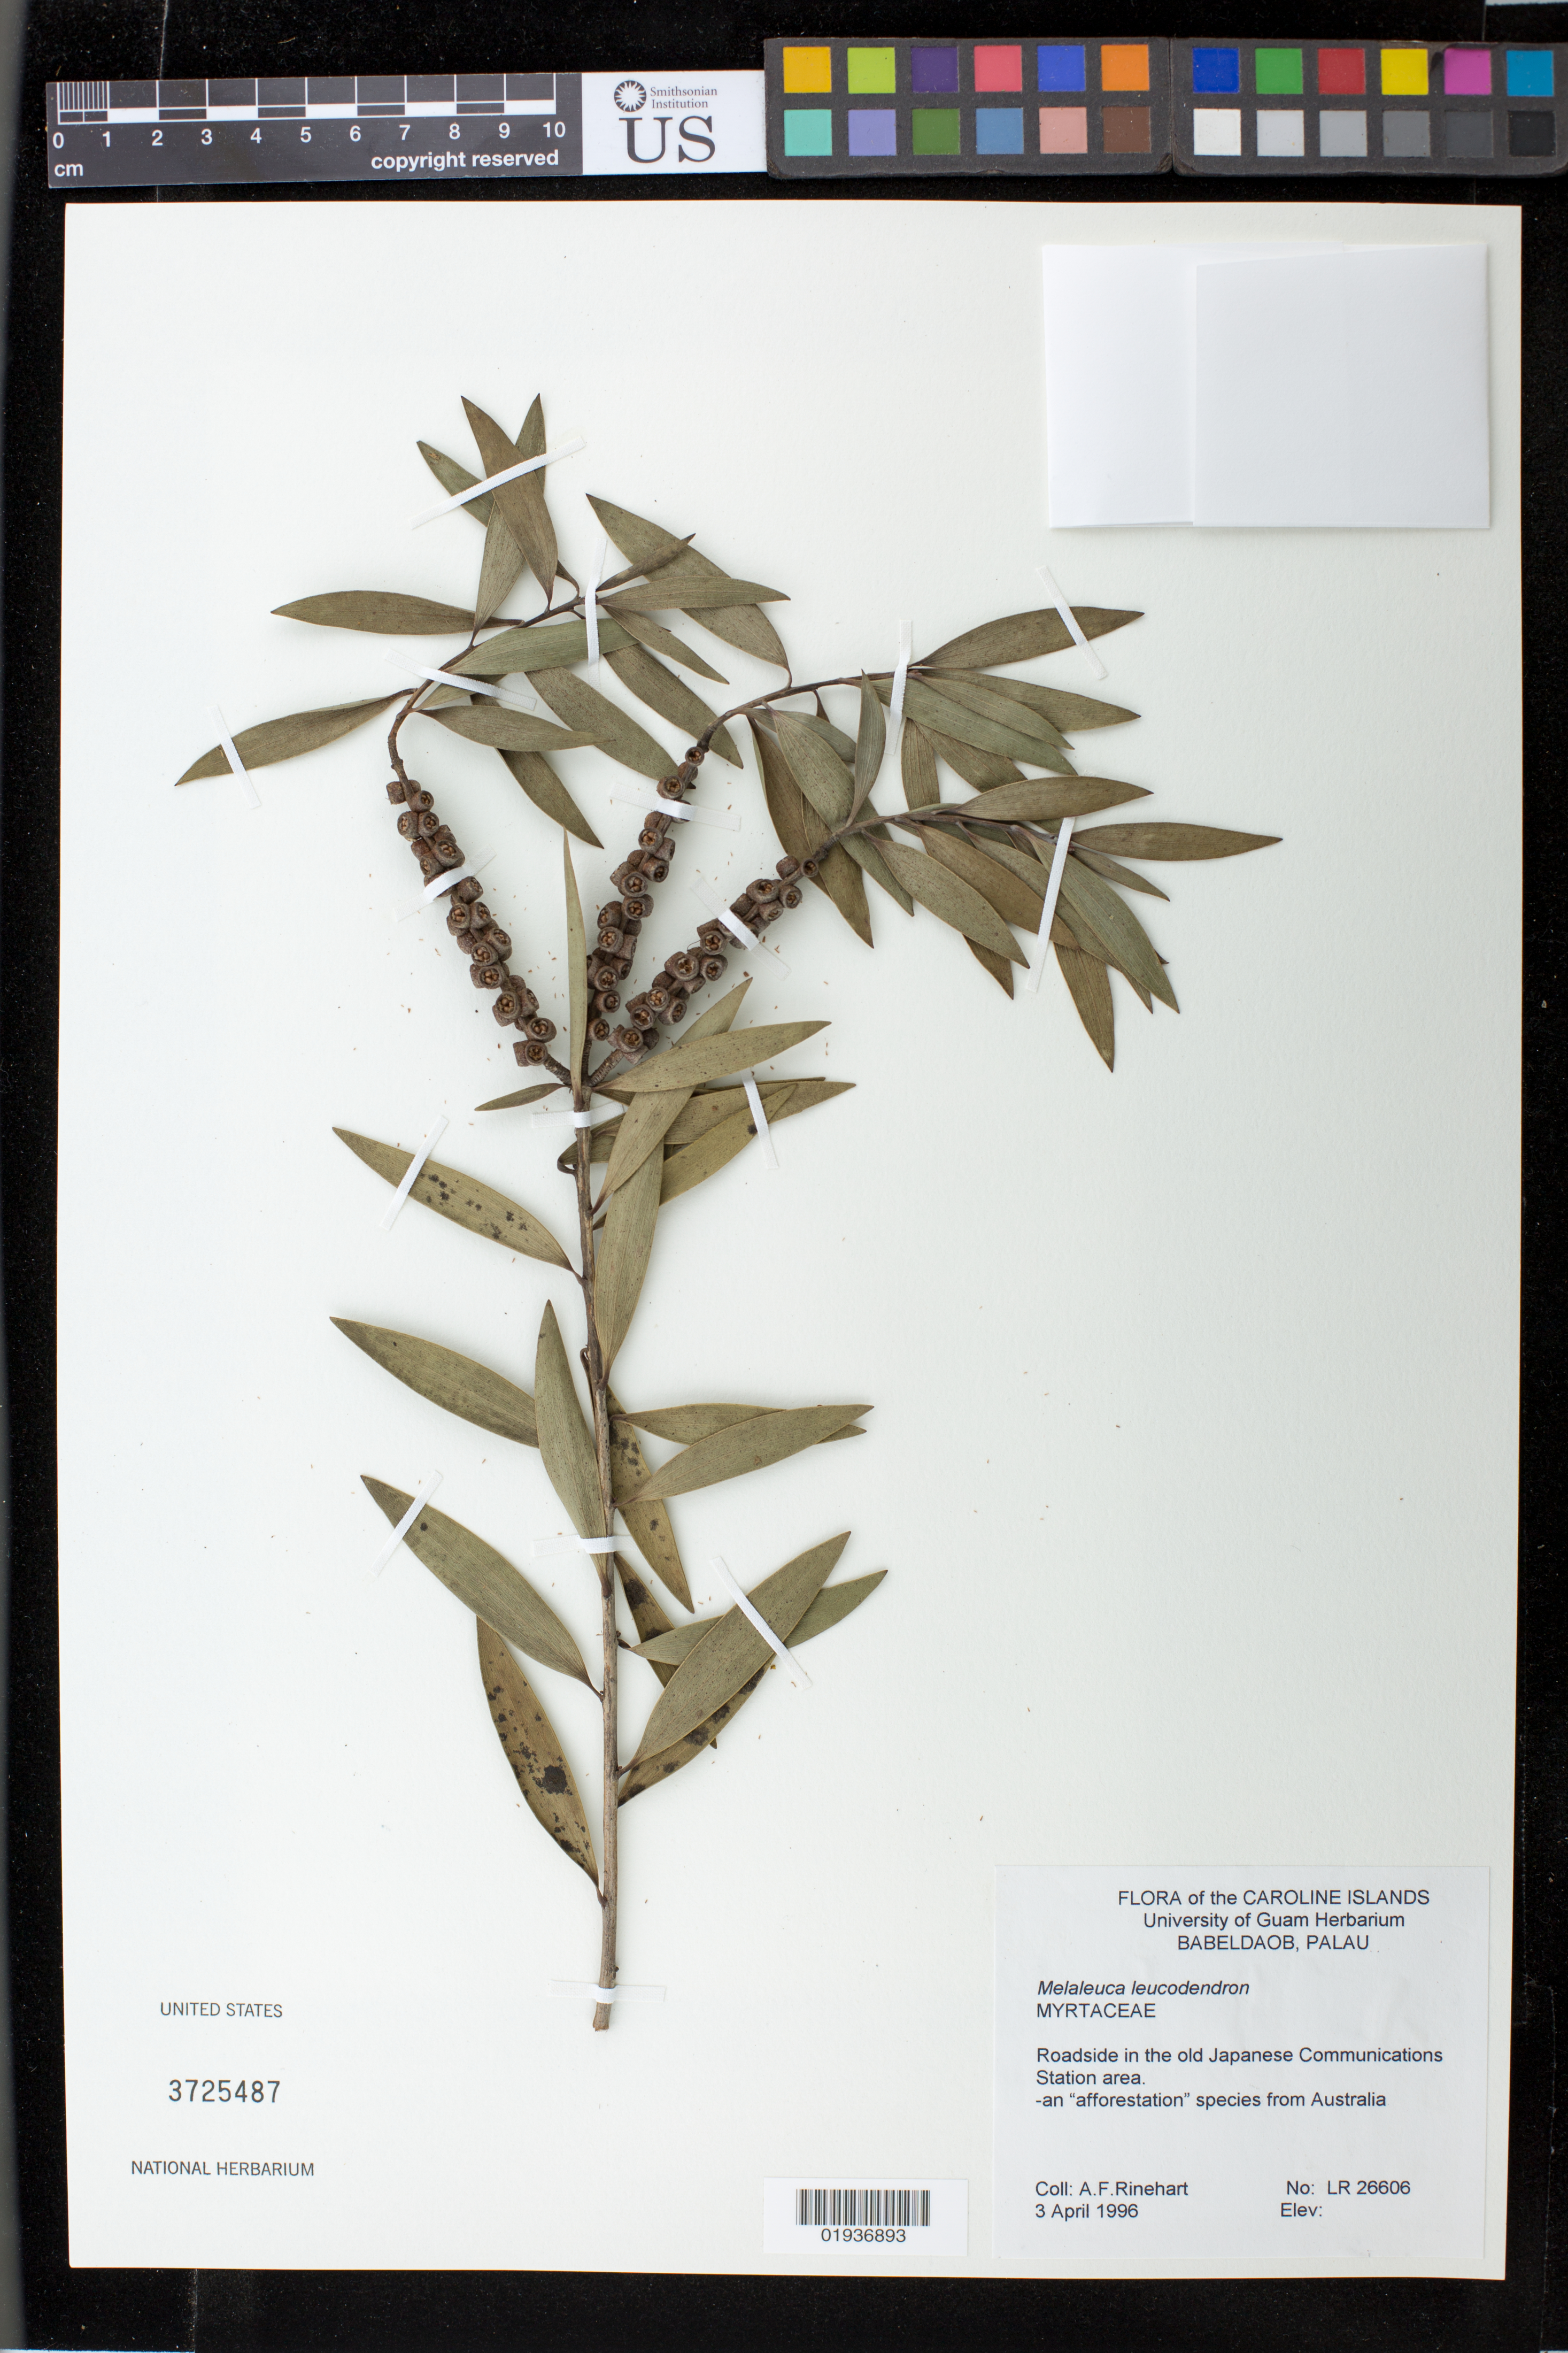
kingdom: Plantae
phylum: Tracheophyta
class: Magnoliopsida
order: Myrtales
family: Myrtaceae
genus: Melaleuca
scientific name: Melaleuca leucadendra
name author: (L.) L.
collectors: A. Rinehart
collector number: LR26606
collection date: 1996-04-03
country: Palau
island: Babeldaob [Babelthuap]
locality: Roadside in the old Japanese Communications Station area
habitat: Roadside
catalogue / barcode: US 3725487